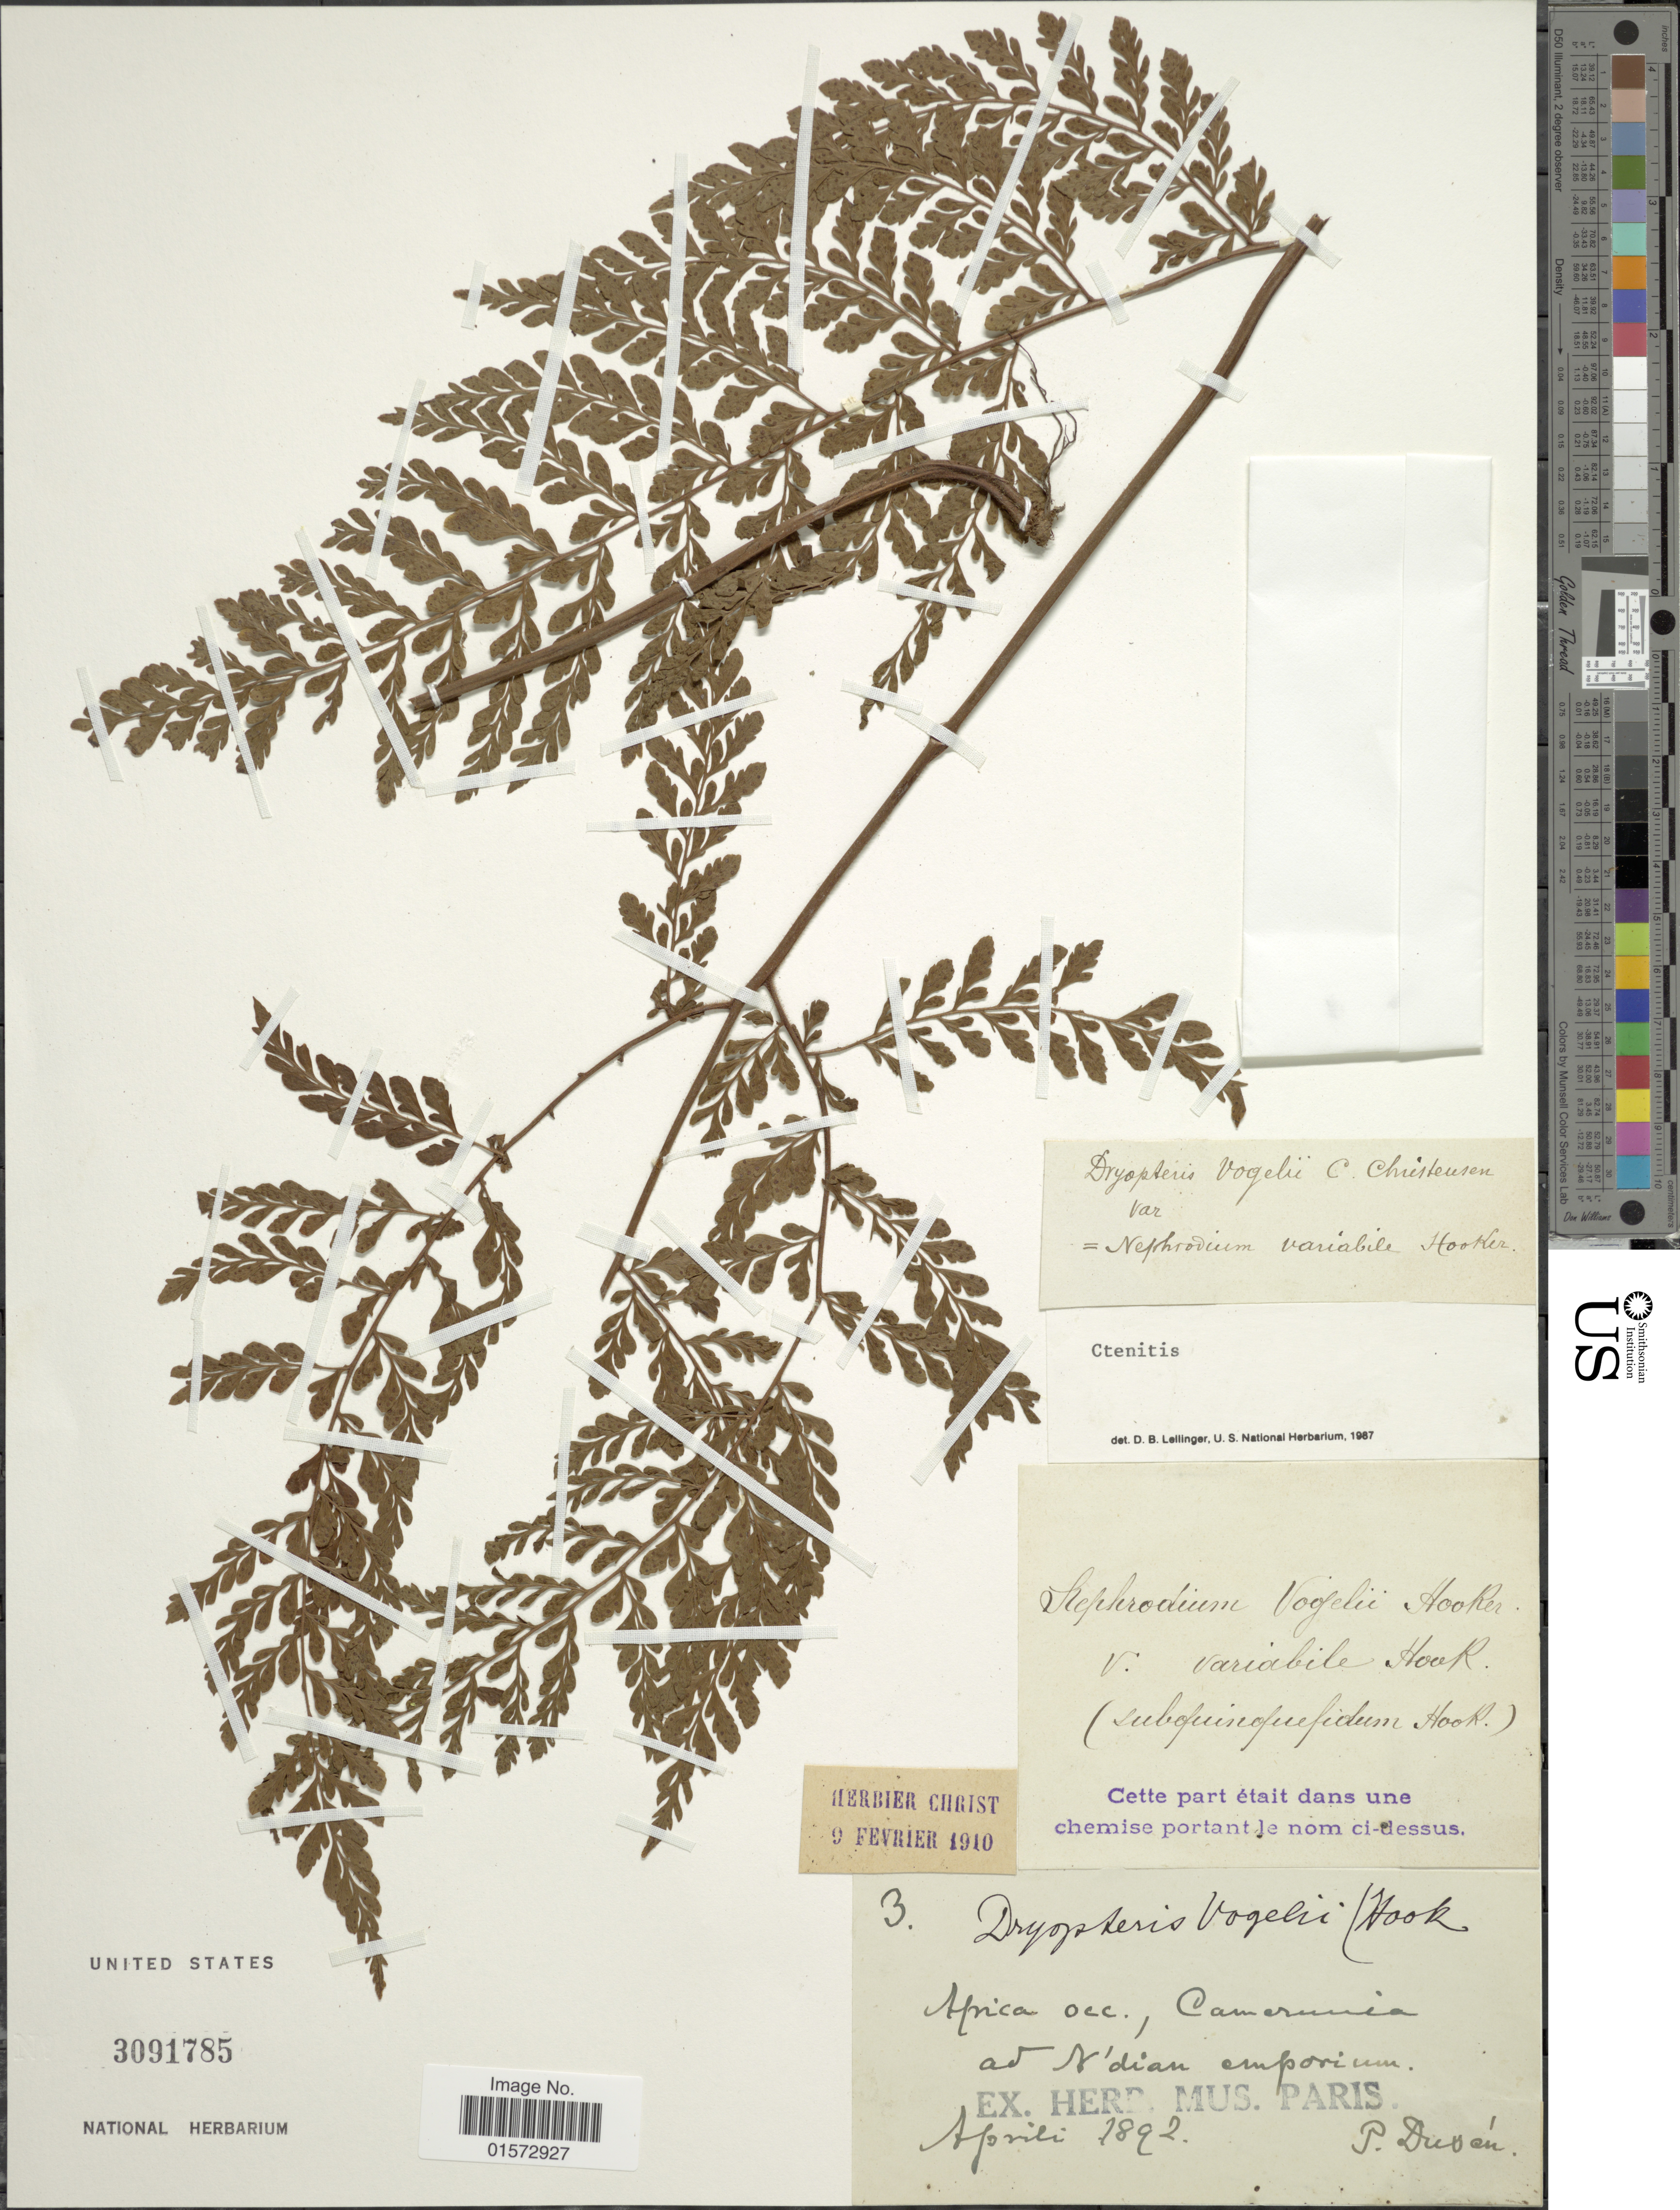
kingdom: Plantae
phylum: Tracheophyta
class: Polypodiopsida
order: Polypodiales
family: Tectariaceae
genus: Triplophyllum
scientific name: Triplophyllum speciosum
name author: (Mett. ex Kuhn)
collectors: P. Dusén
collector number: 3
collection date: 1892-04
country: Cameroon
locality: Africa occ., ad N' dian emporium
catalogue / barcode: US 3091785